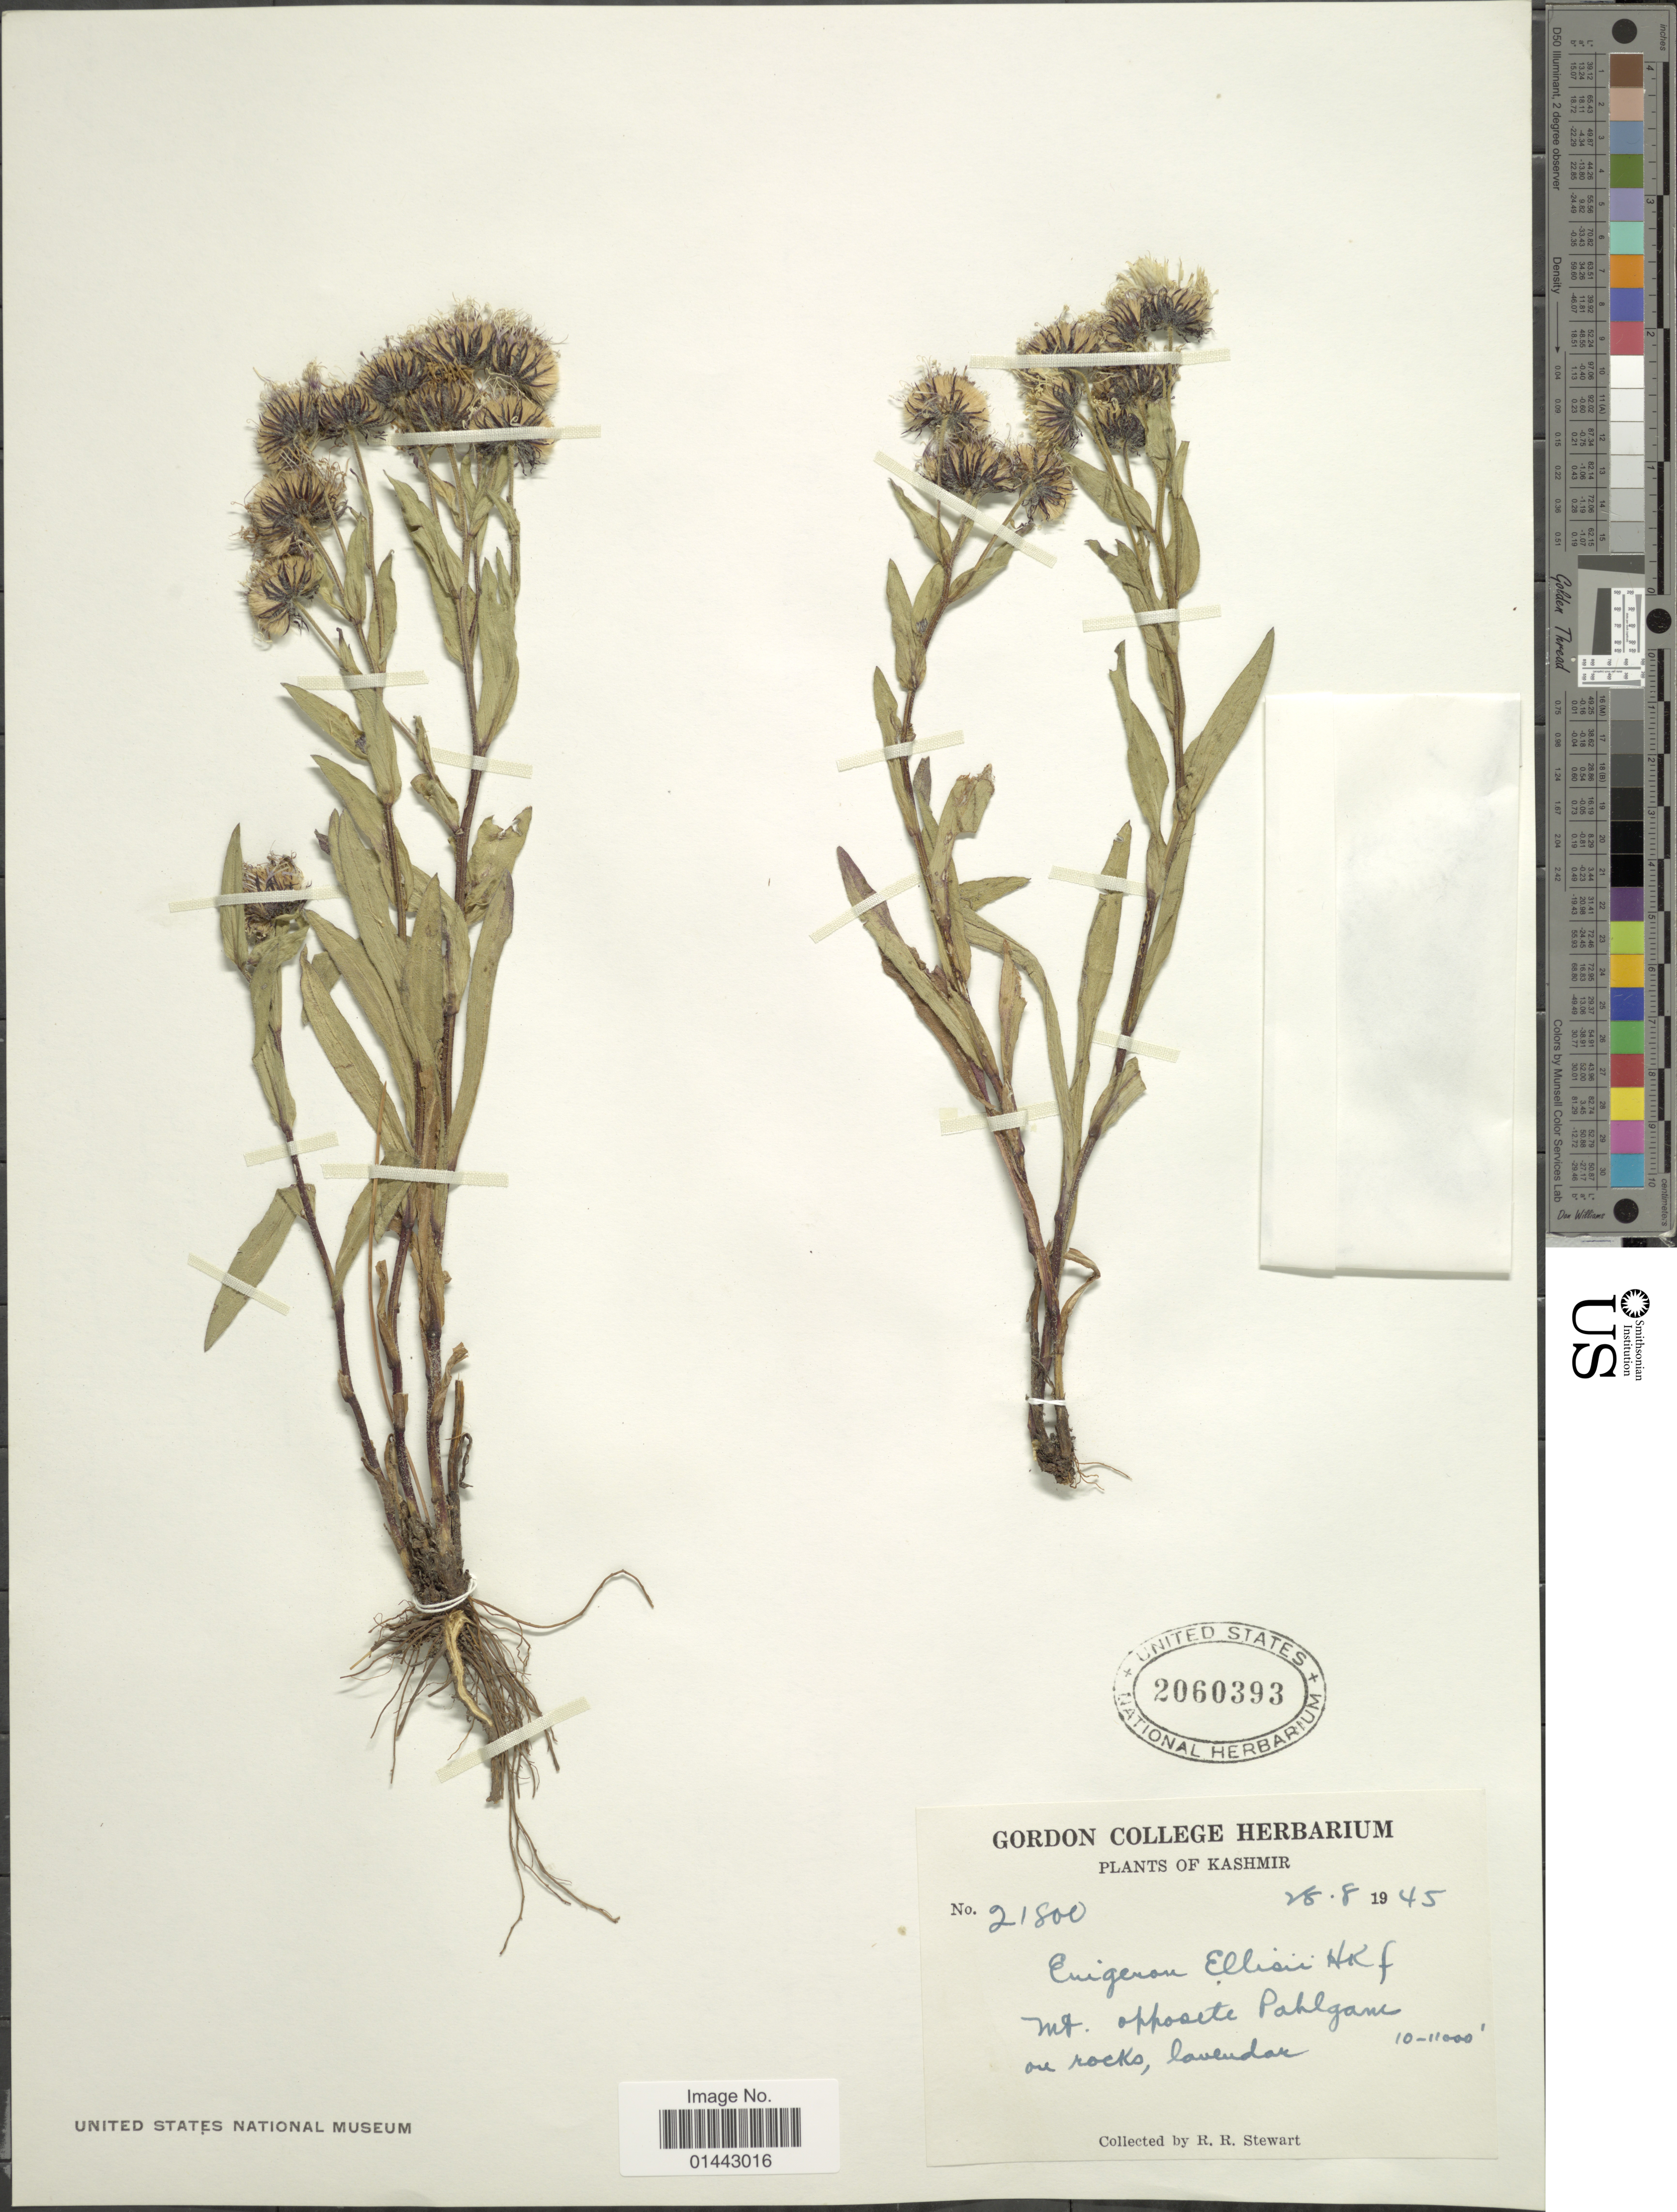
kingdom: Plantae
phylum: Tracheophyta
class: Magnoliopsida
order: Asterales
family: Asteraceae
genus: Erigeron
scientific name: Erigeron ellisii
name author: Hook. f.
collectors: R. R. Stewart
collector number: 21800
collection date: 1945-08-28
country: India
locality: Kashmir, Mt. opposite Pahlam, on rocks.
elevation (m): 3048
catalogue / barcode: US 2060393